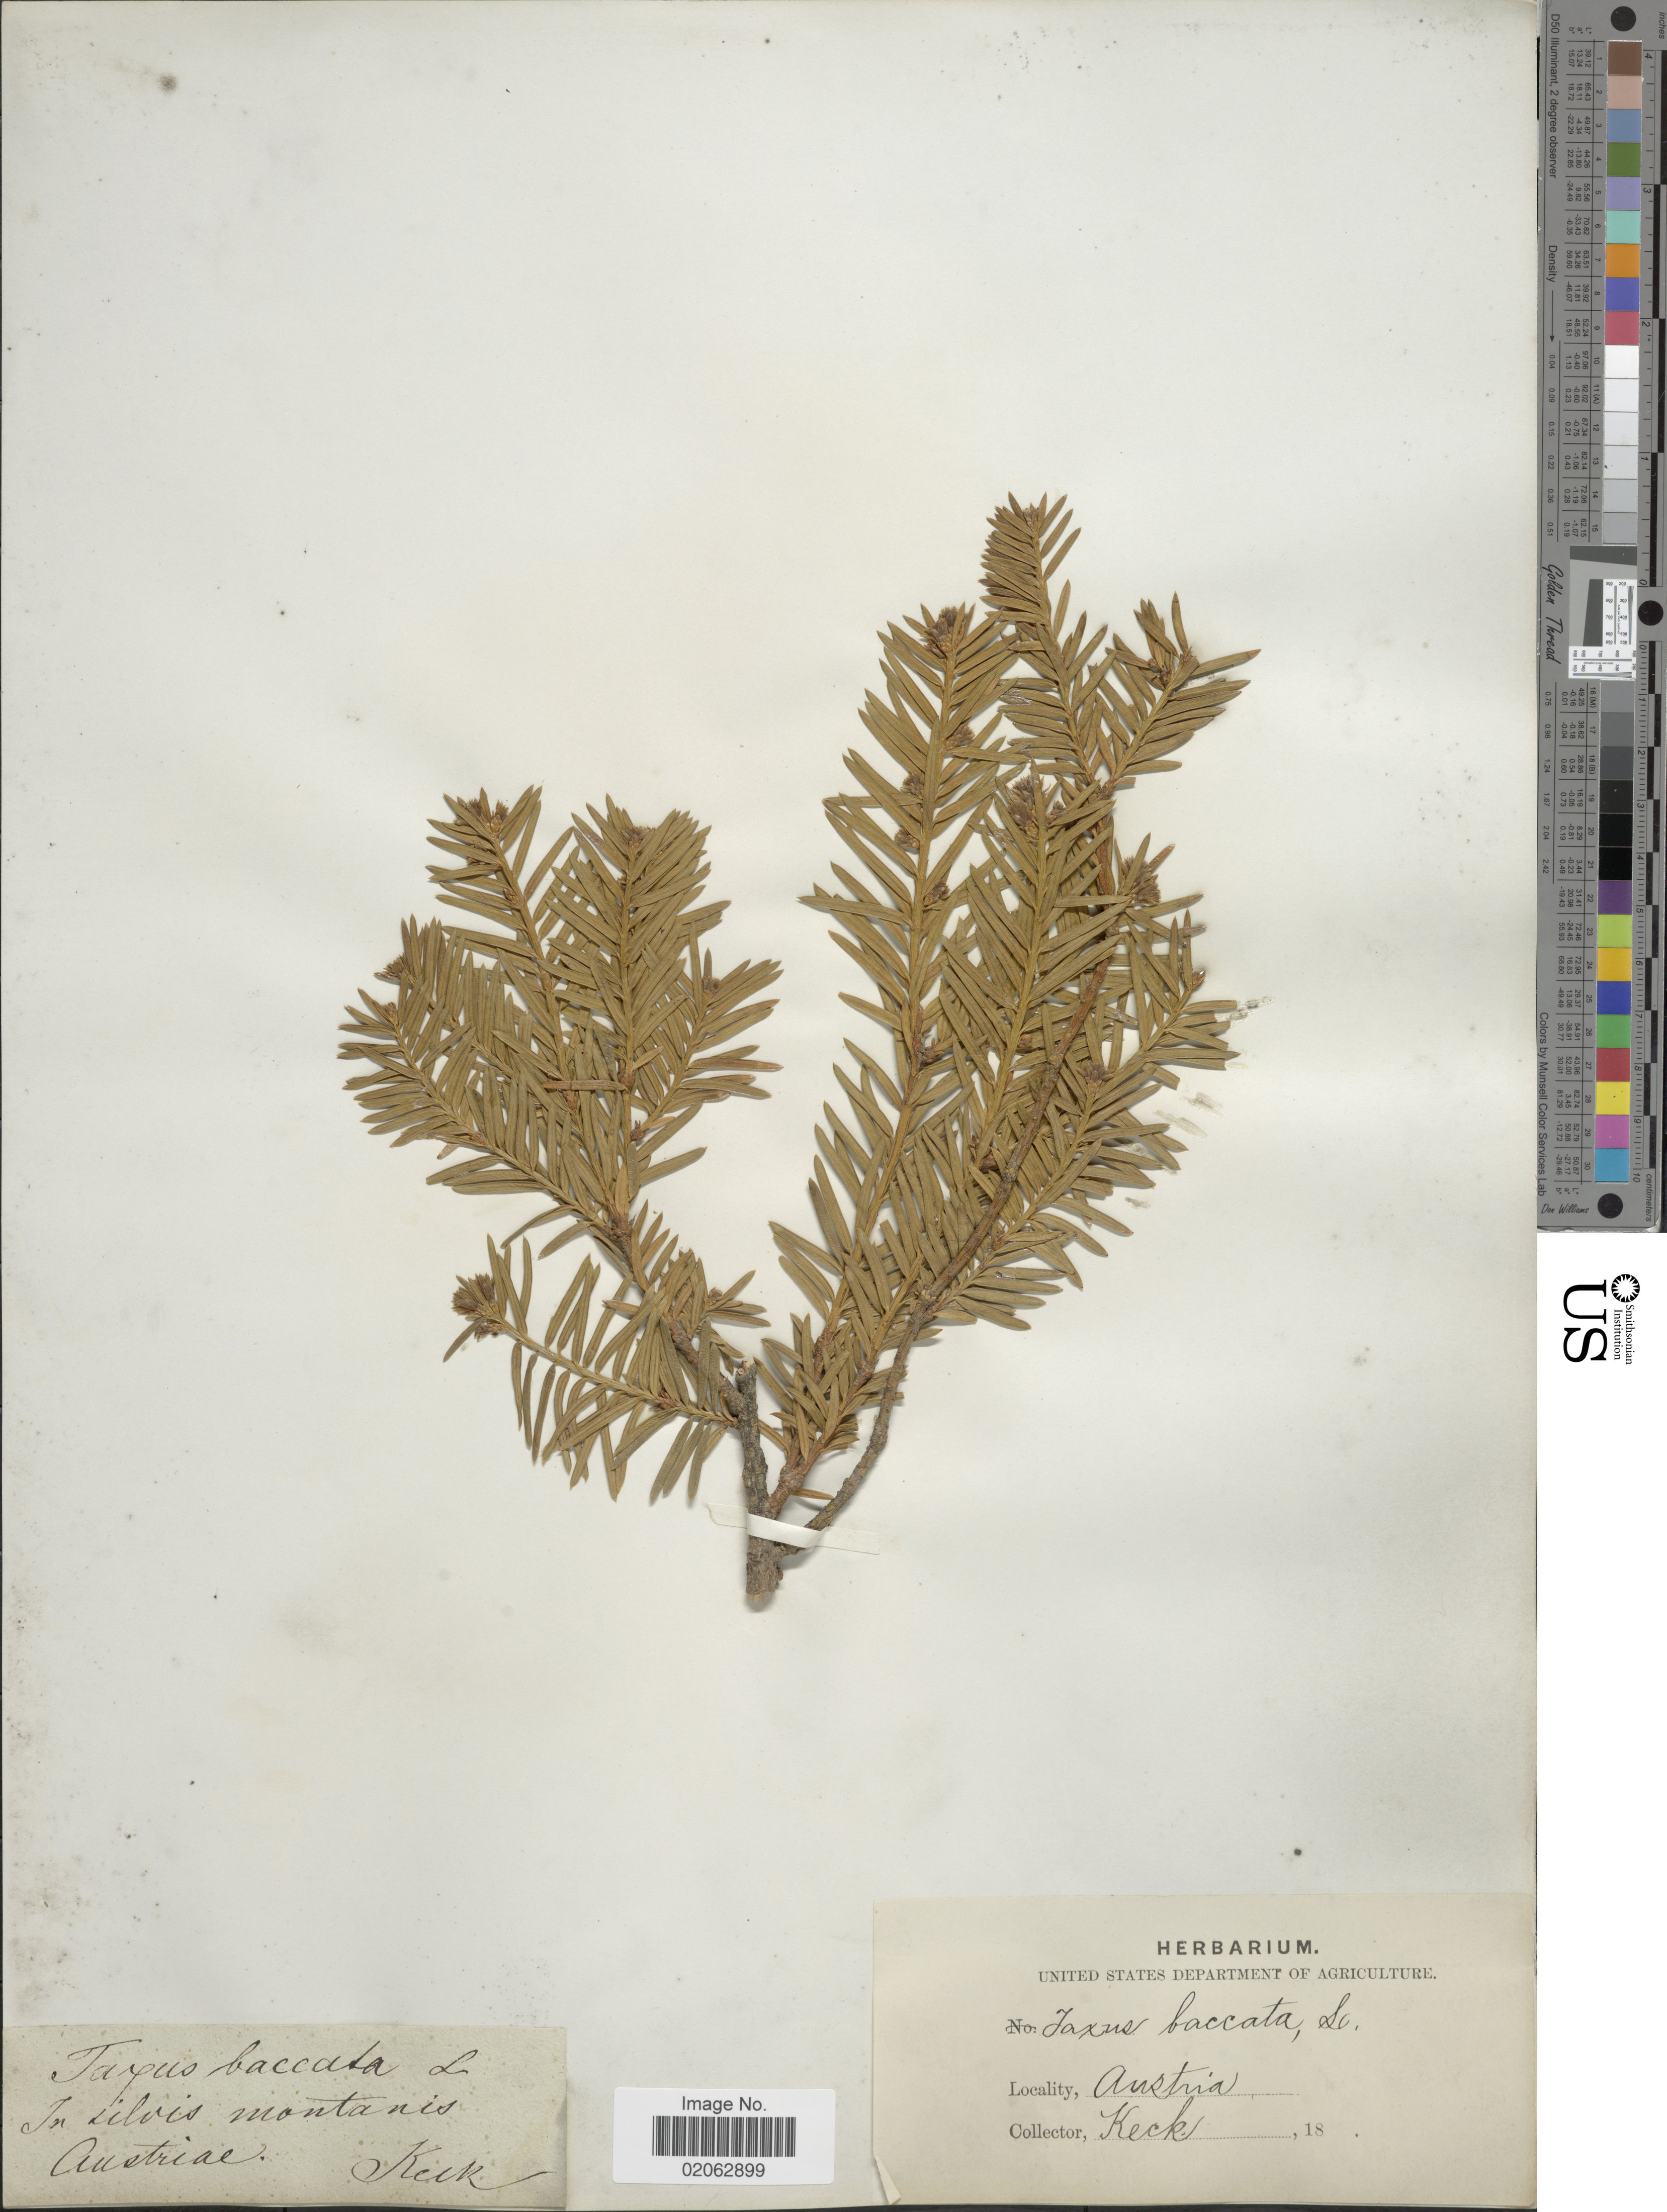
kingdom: Plantae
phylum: Tracheophyta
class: Pinopsida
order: Pinales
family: Taxaceae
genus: Taxus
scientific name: Taxus baccata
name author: L.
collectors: -- Keck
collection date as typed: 18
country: Austria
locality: In silvis montanis.